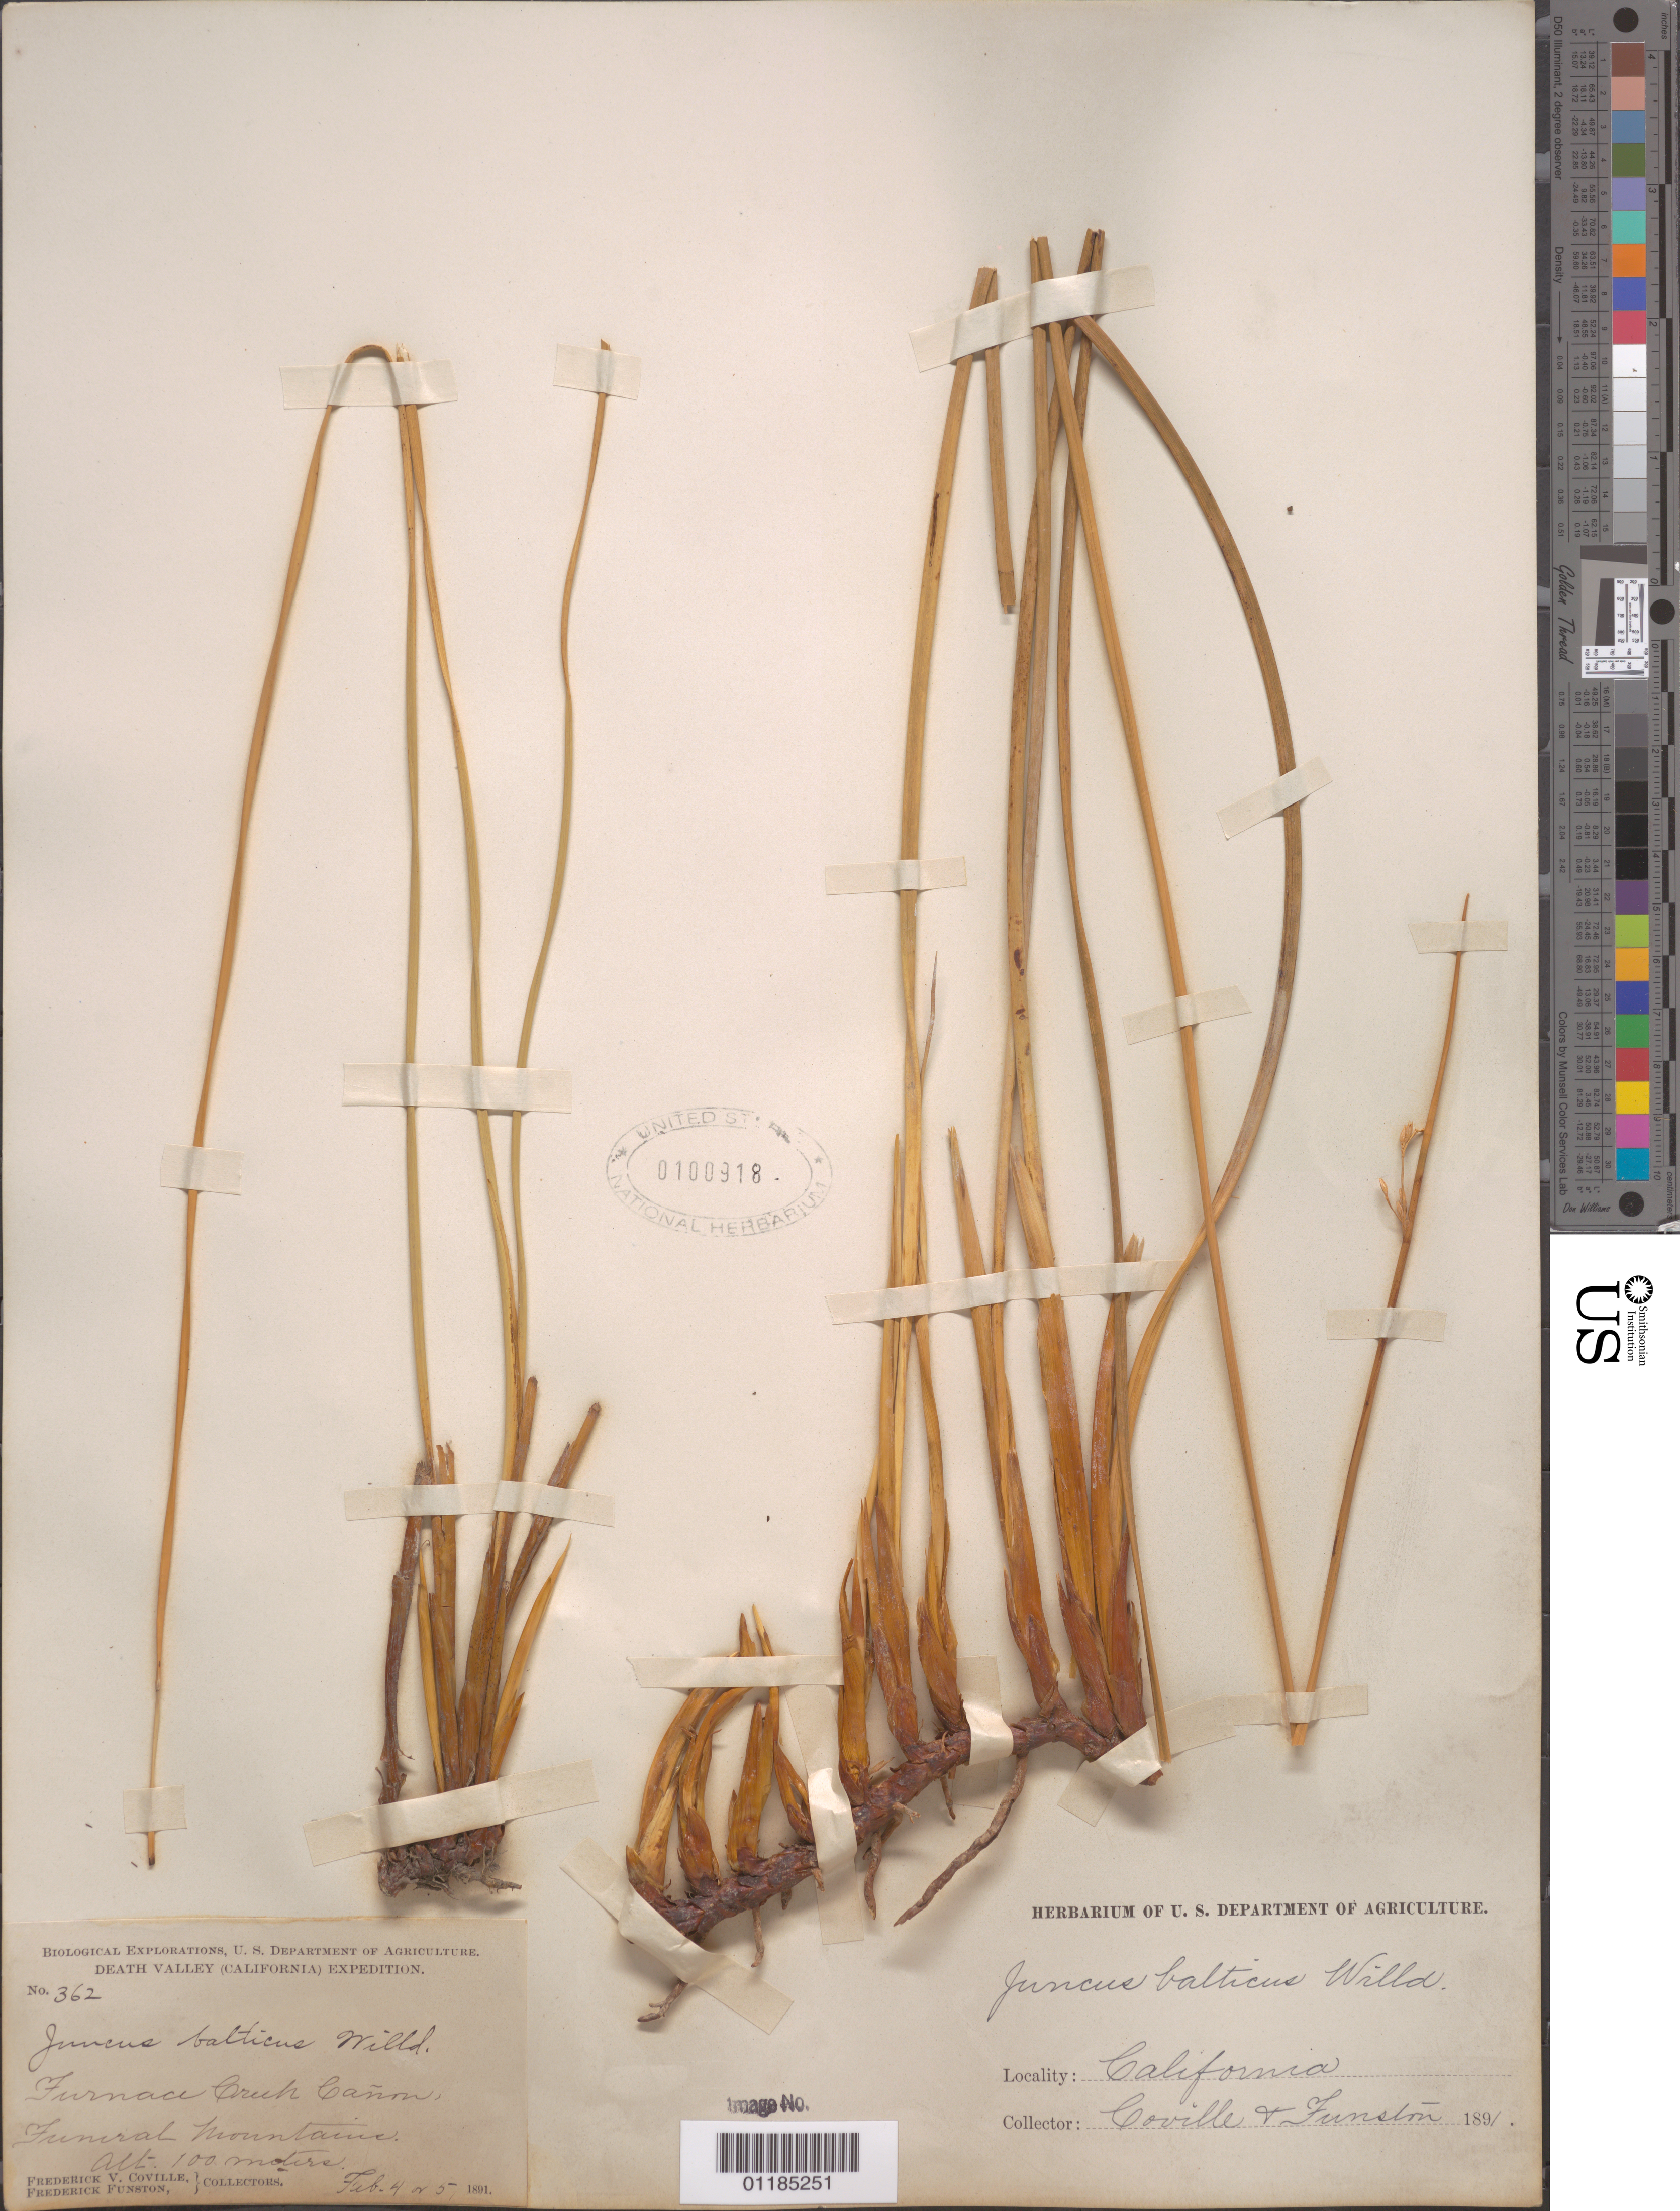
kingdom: Plantae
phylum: Tracheophyta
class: Liliopsida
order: Poales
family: Juncaceae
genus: Juncus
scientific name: Juncus balticus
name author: Willd.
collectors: F. V. Coville & F. Funston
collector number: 362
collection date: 1891-02-04 or 1891-02-05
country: United States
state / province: California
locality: Furnace Creek Canyon, Funeral Mountains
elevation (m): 100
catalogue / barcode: US 100918